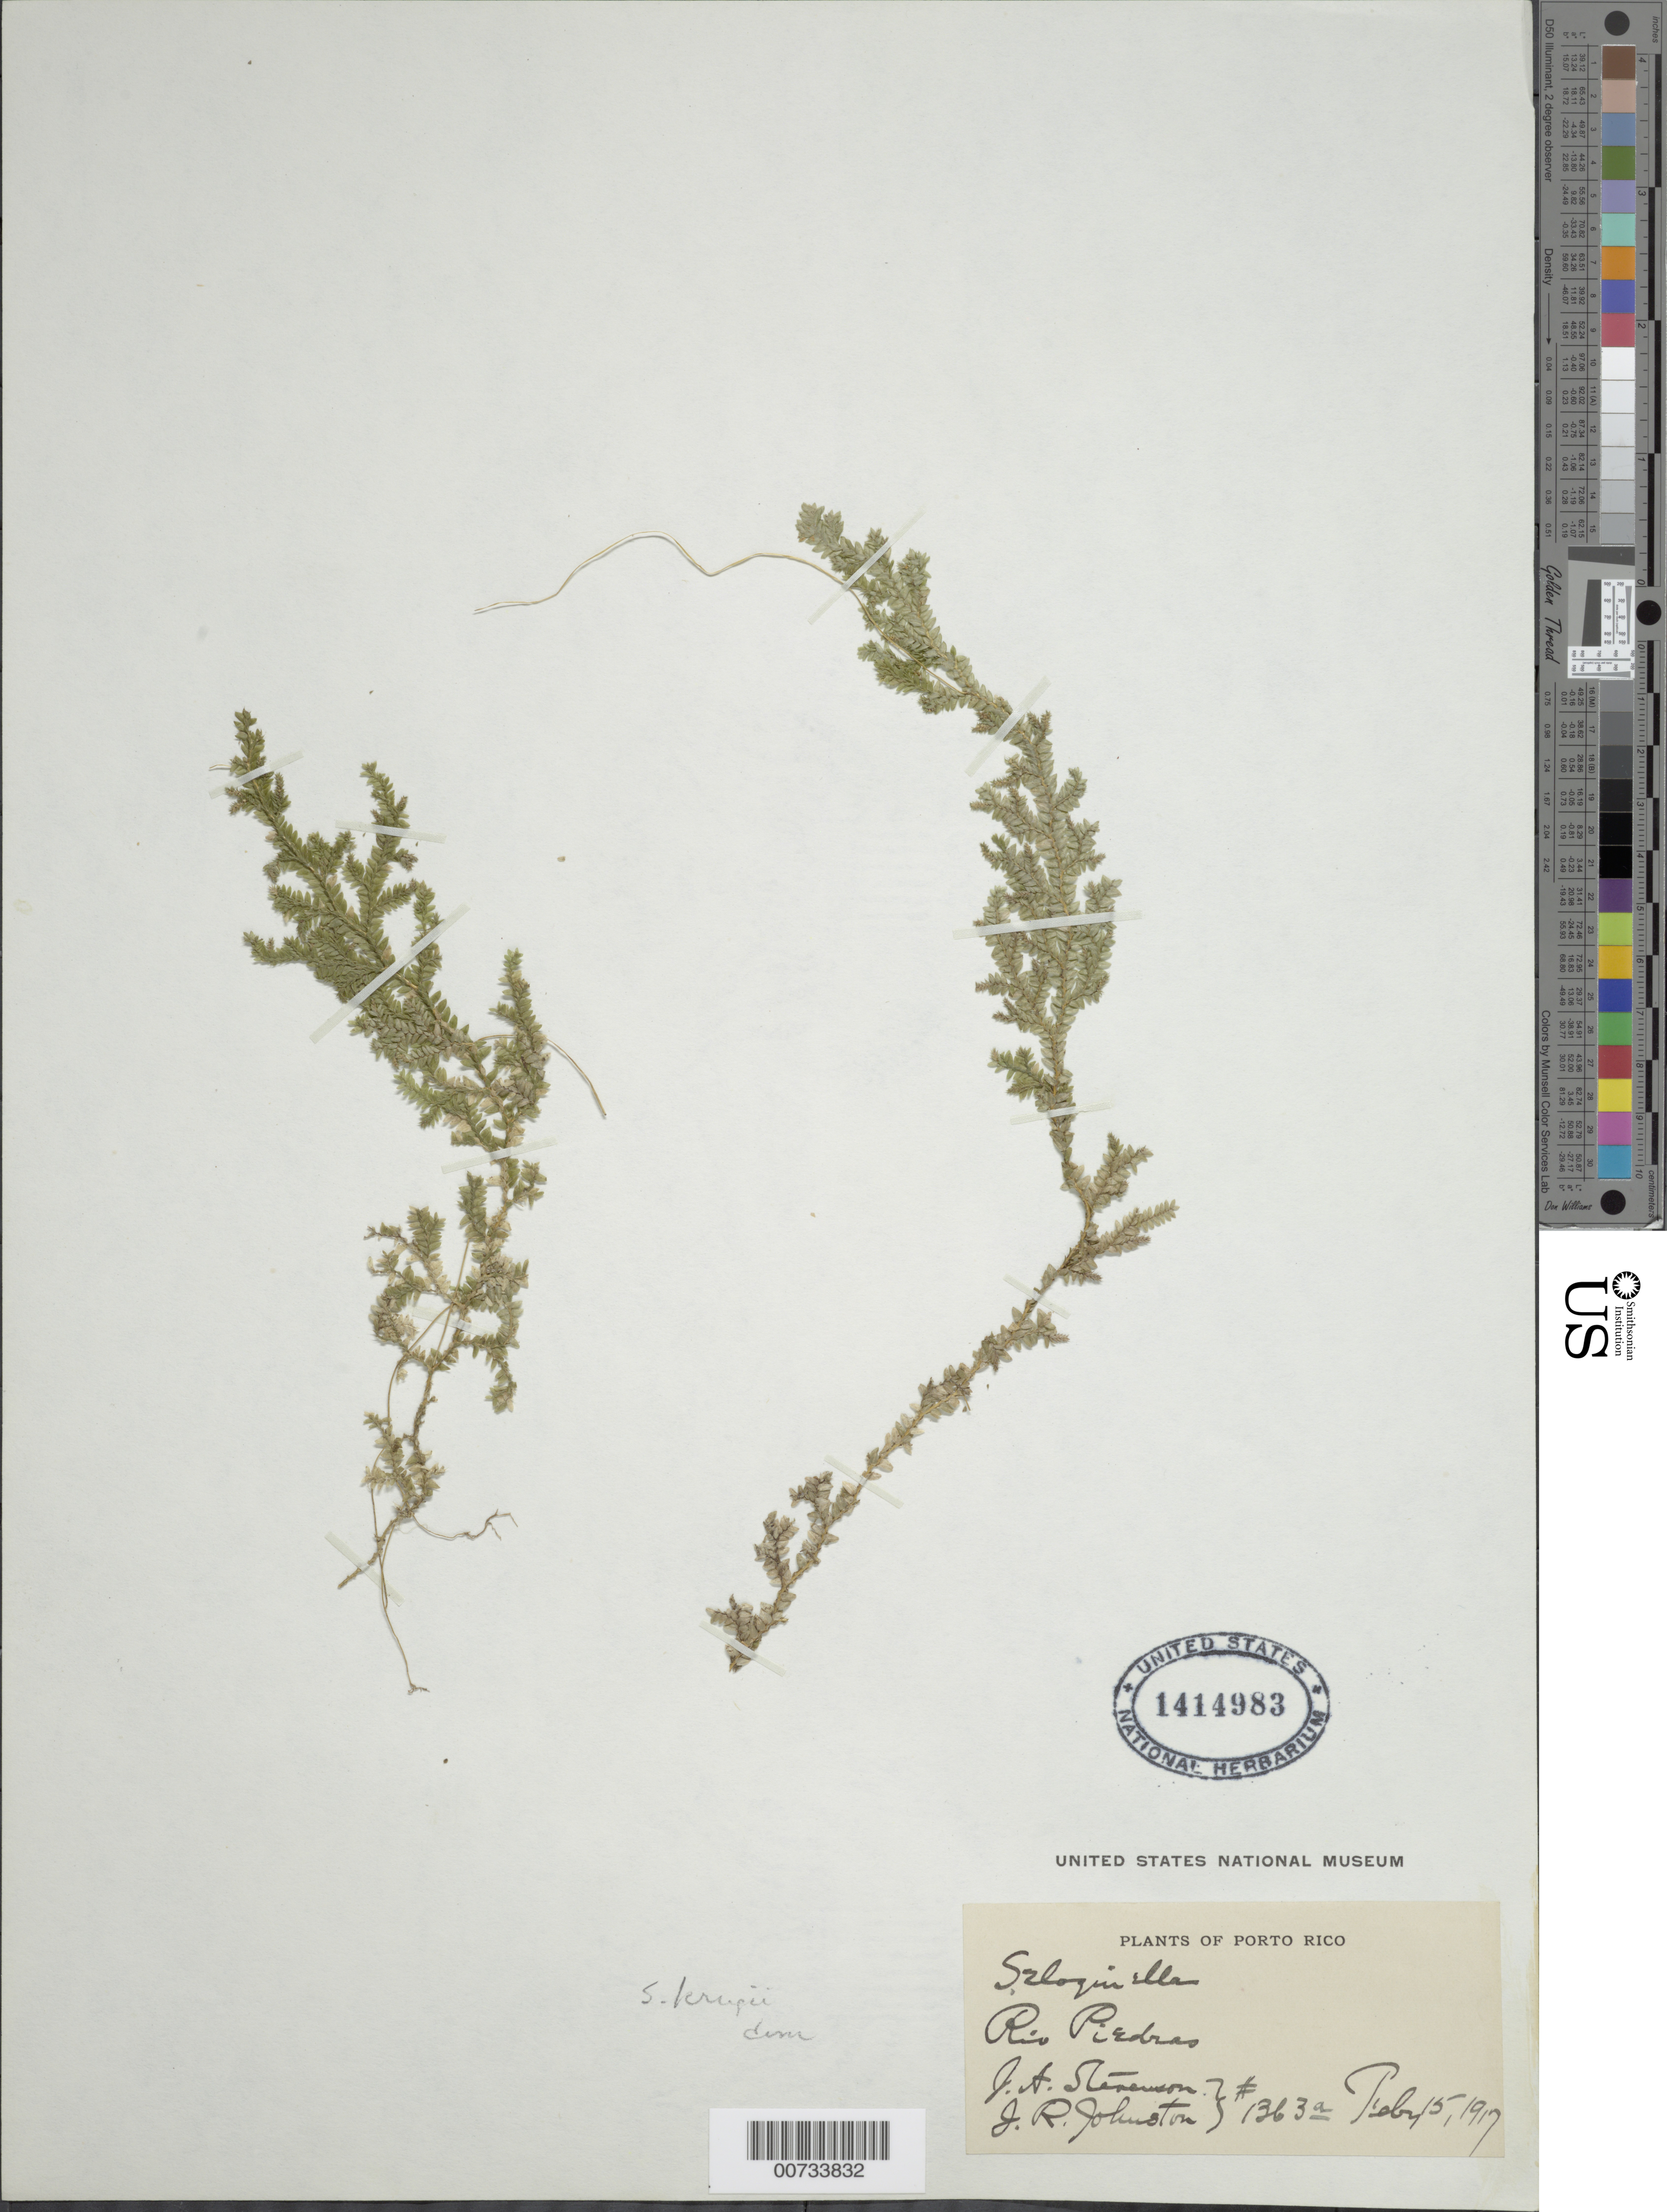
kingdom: Plantae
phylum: Tracheophyta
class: Lycopodiopsida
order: Selaginellales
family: Selaginellaceae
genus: Selaginella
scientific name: Selaginella krugii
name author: Hieron.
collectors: J. Stevenson & J. Johnston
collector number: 1363a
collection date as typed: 15 Feb 1917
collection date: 1917-02-15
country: Puerto Rico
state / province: San Juan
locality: Rio Piedras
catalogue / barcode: US 1414983